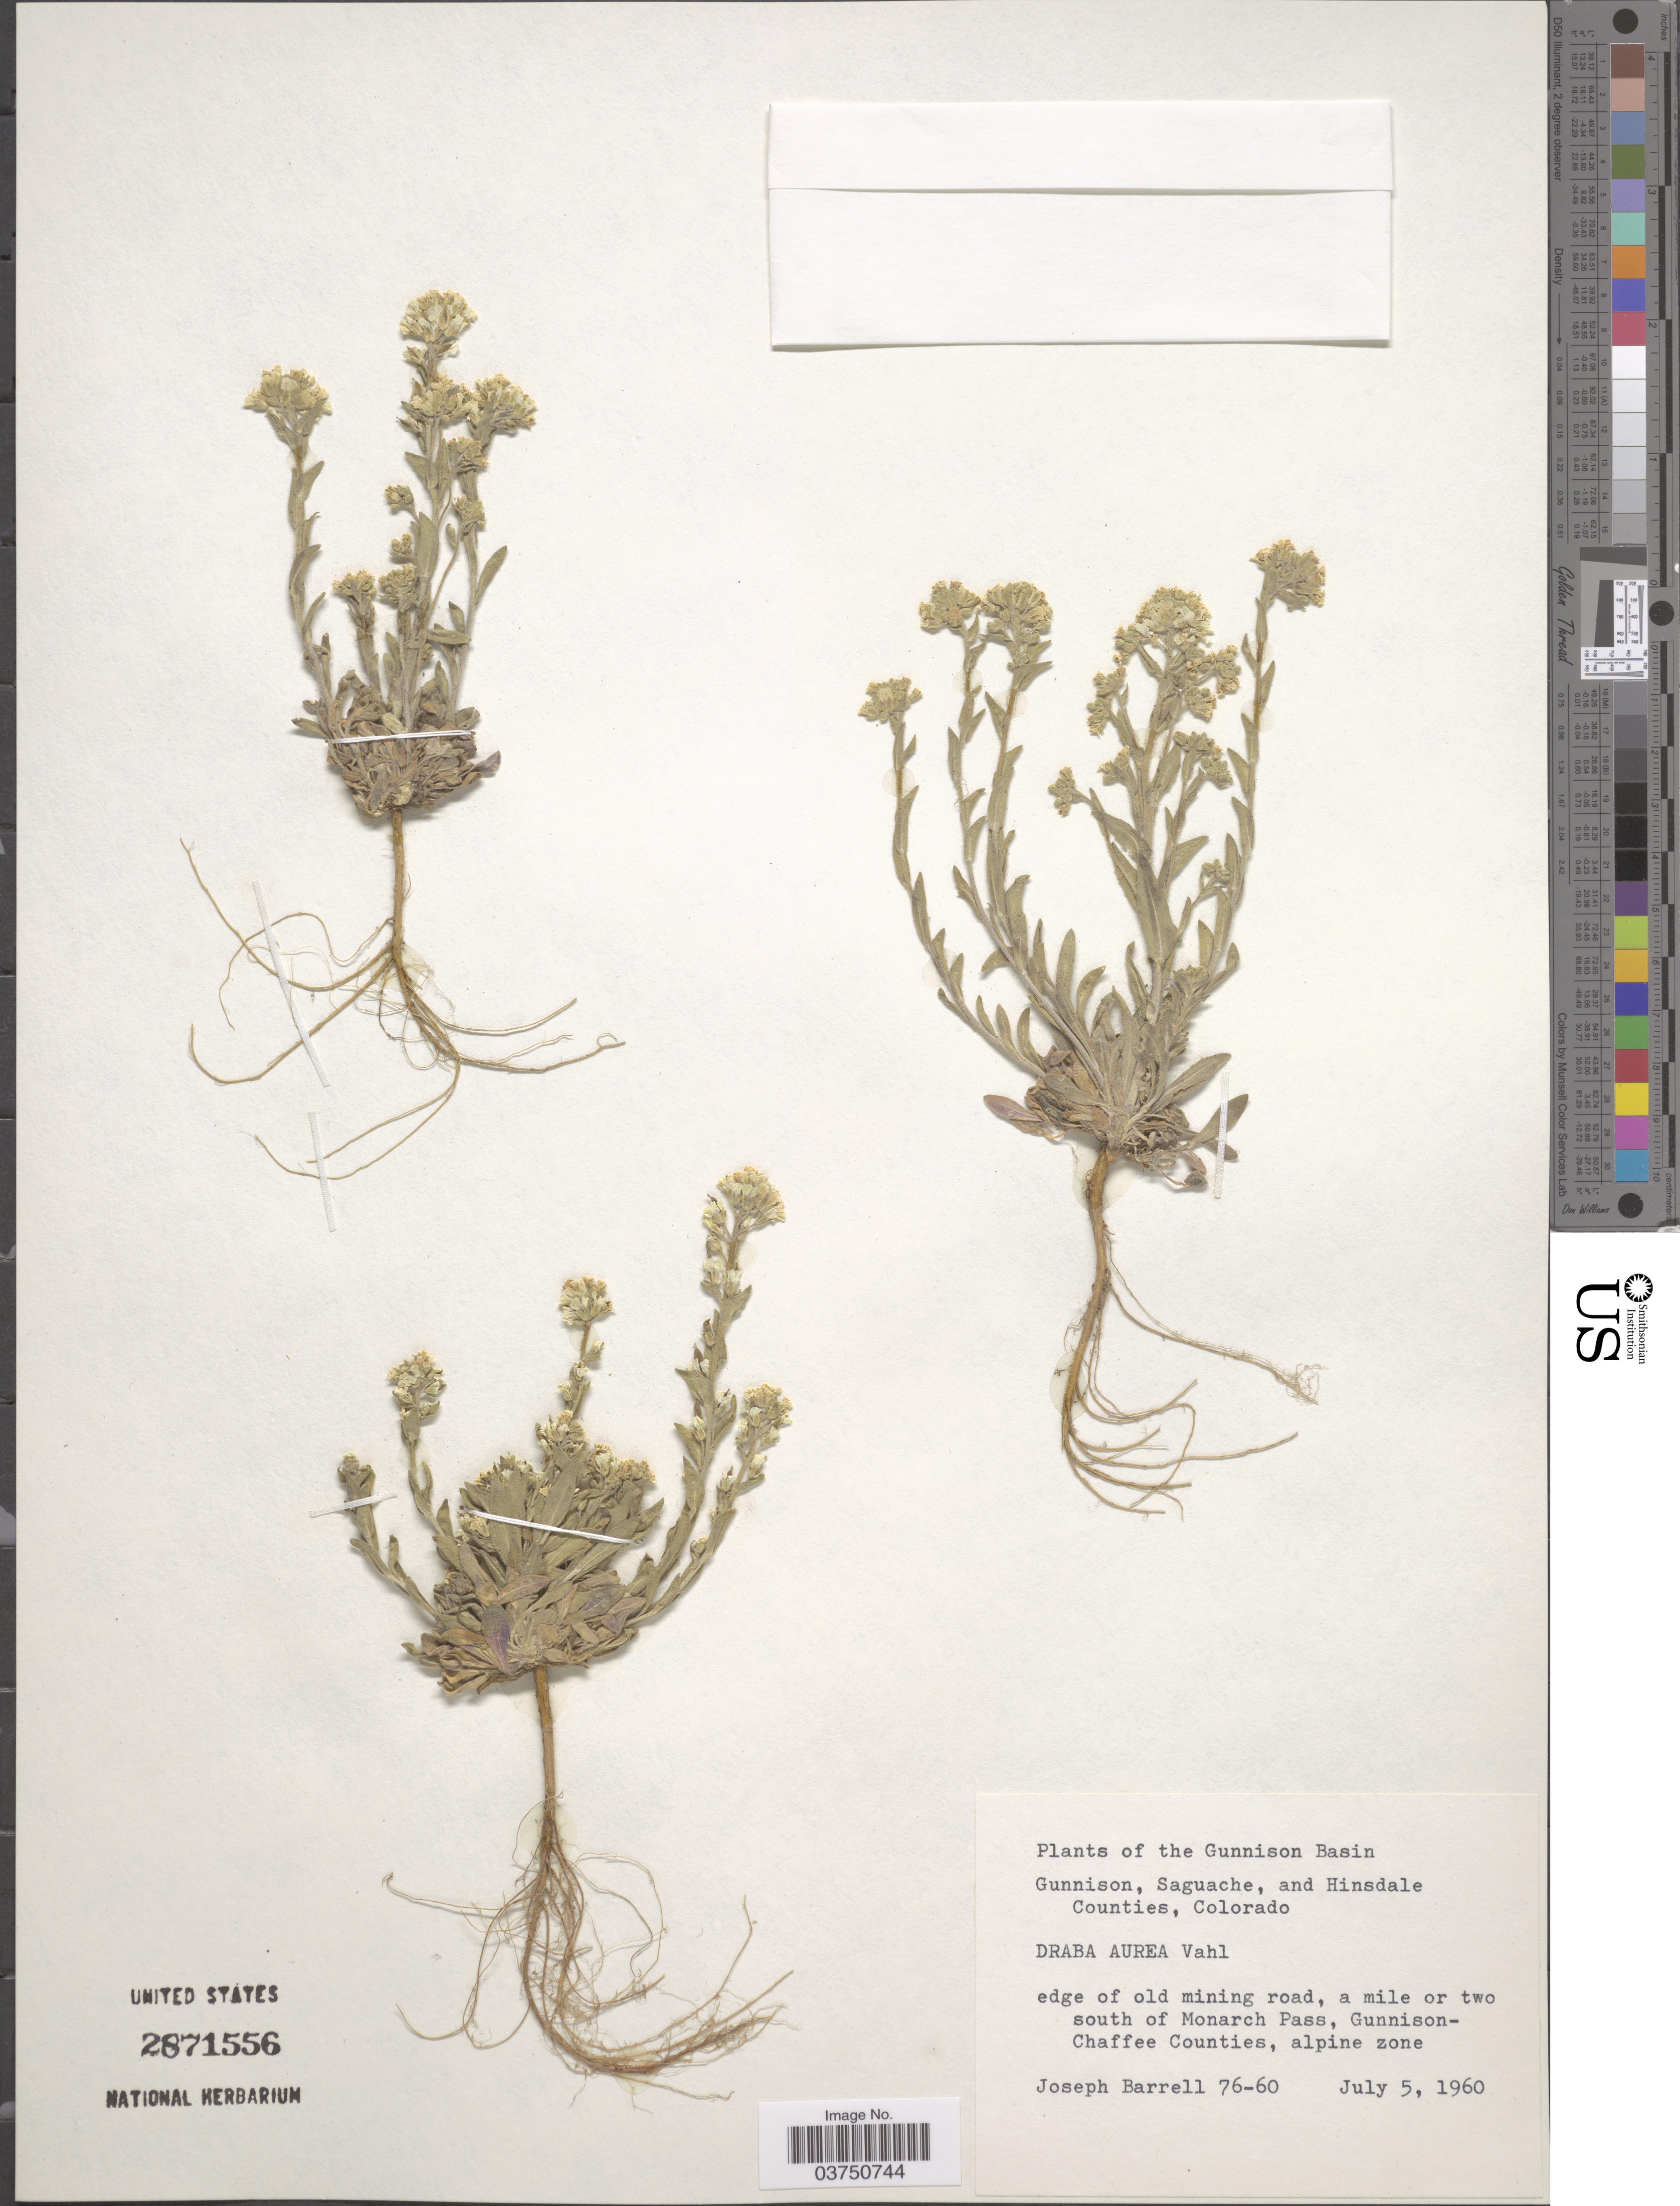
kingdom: Plantae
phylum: Tracheophyta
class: Magnoliopsida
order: Brassicales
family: Brassicaceae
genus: Draba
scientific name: Draba aurea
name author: Vahl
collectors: J. Barrell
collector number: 76-60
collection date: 1960-07-05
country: United States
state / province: Colorado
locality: Gunnison Basin. Edge of old mining road, a mile or two south of Monarch Pass, Gunnison-Chaffee Counties, alpine zone.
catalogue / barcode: US 2871556